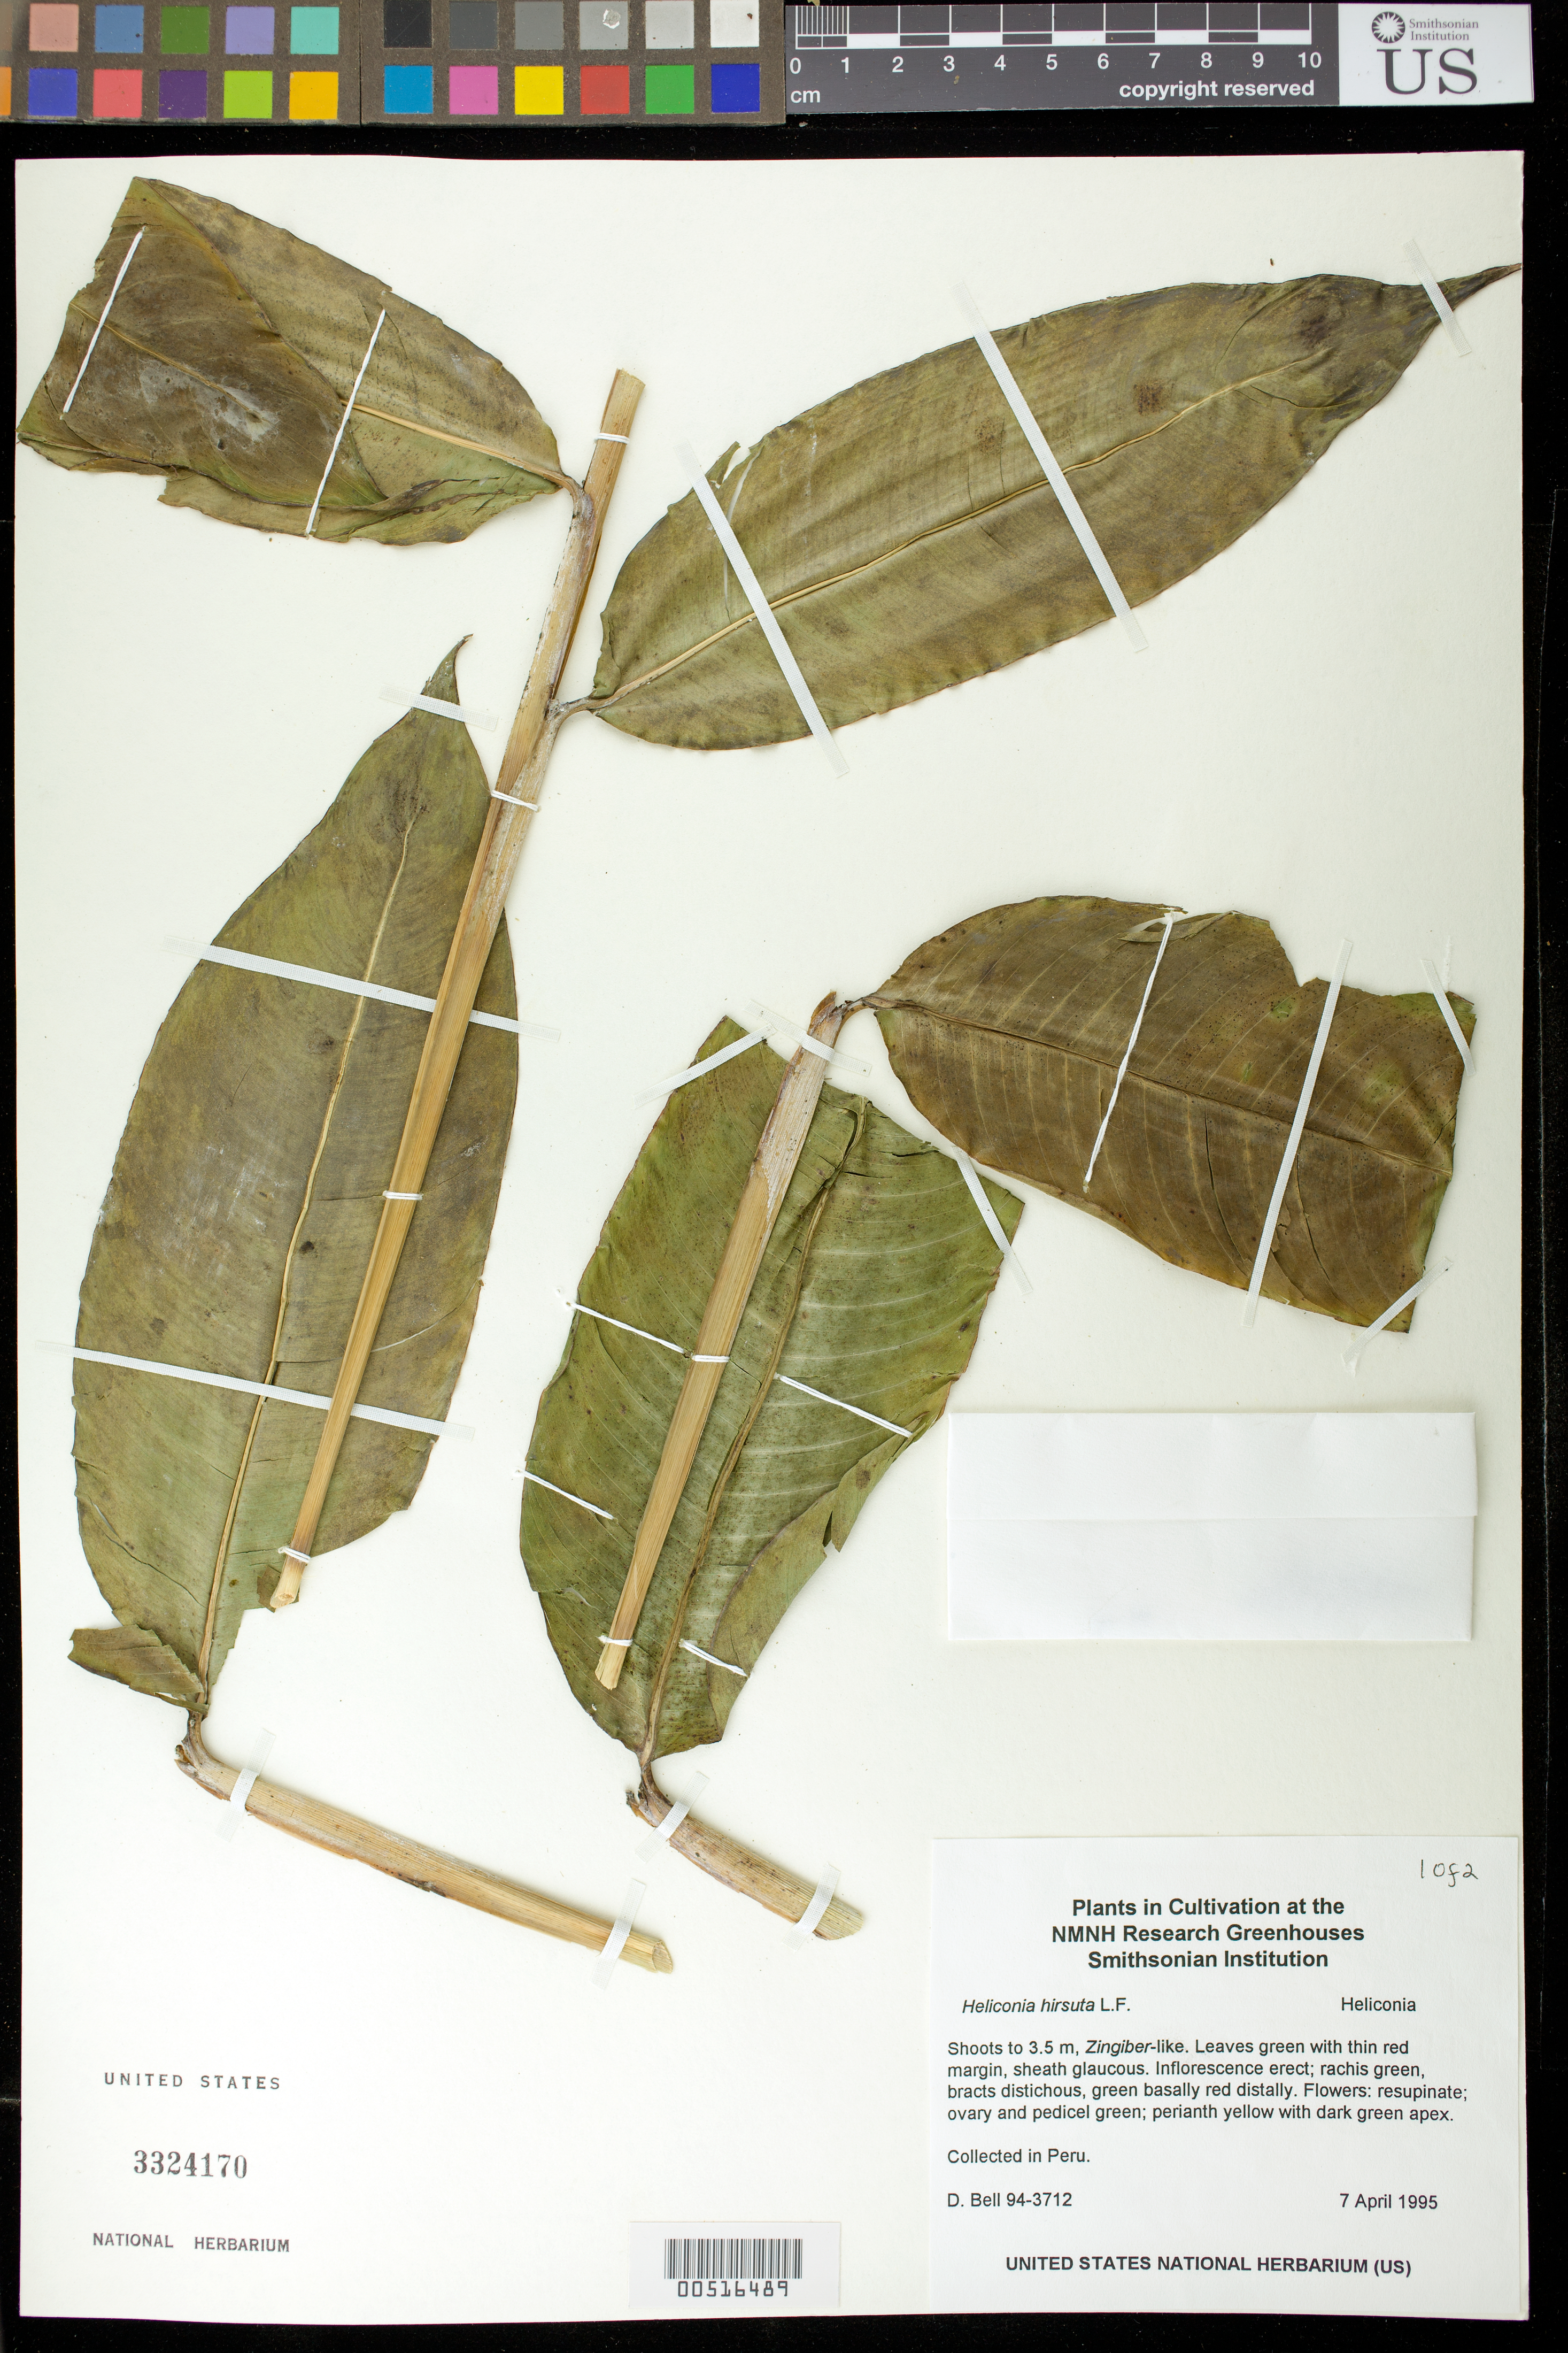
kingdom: Plantae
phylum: Tracheophyta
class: Liliopsida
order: Zingiberales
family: Heliconiaceae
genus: Heliconia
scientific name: Heliconia hirsuta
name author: L. f.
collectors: D. A. Bell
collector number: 94-3712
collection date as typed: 07 Apr 1995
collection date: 1995-04-07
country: Peru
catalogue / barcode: US 3324170